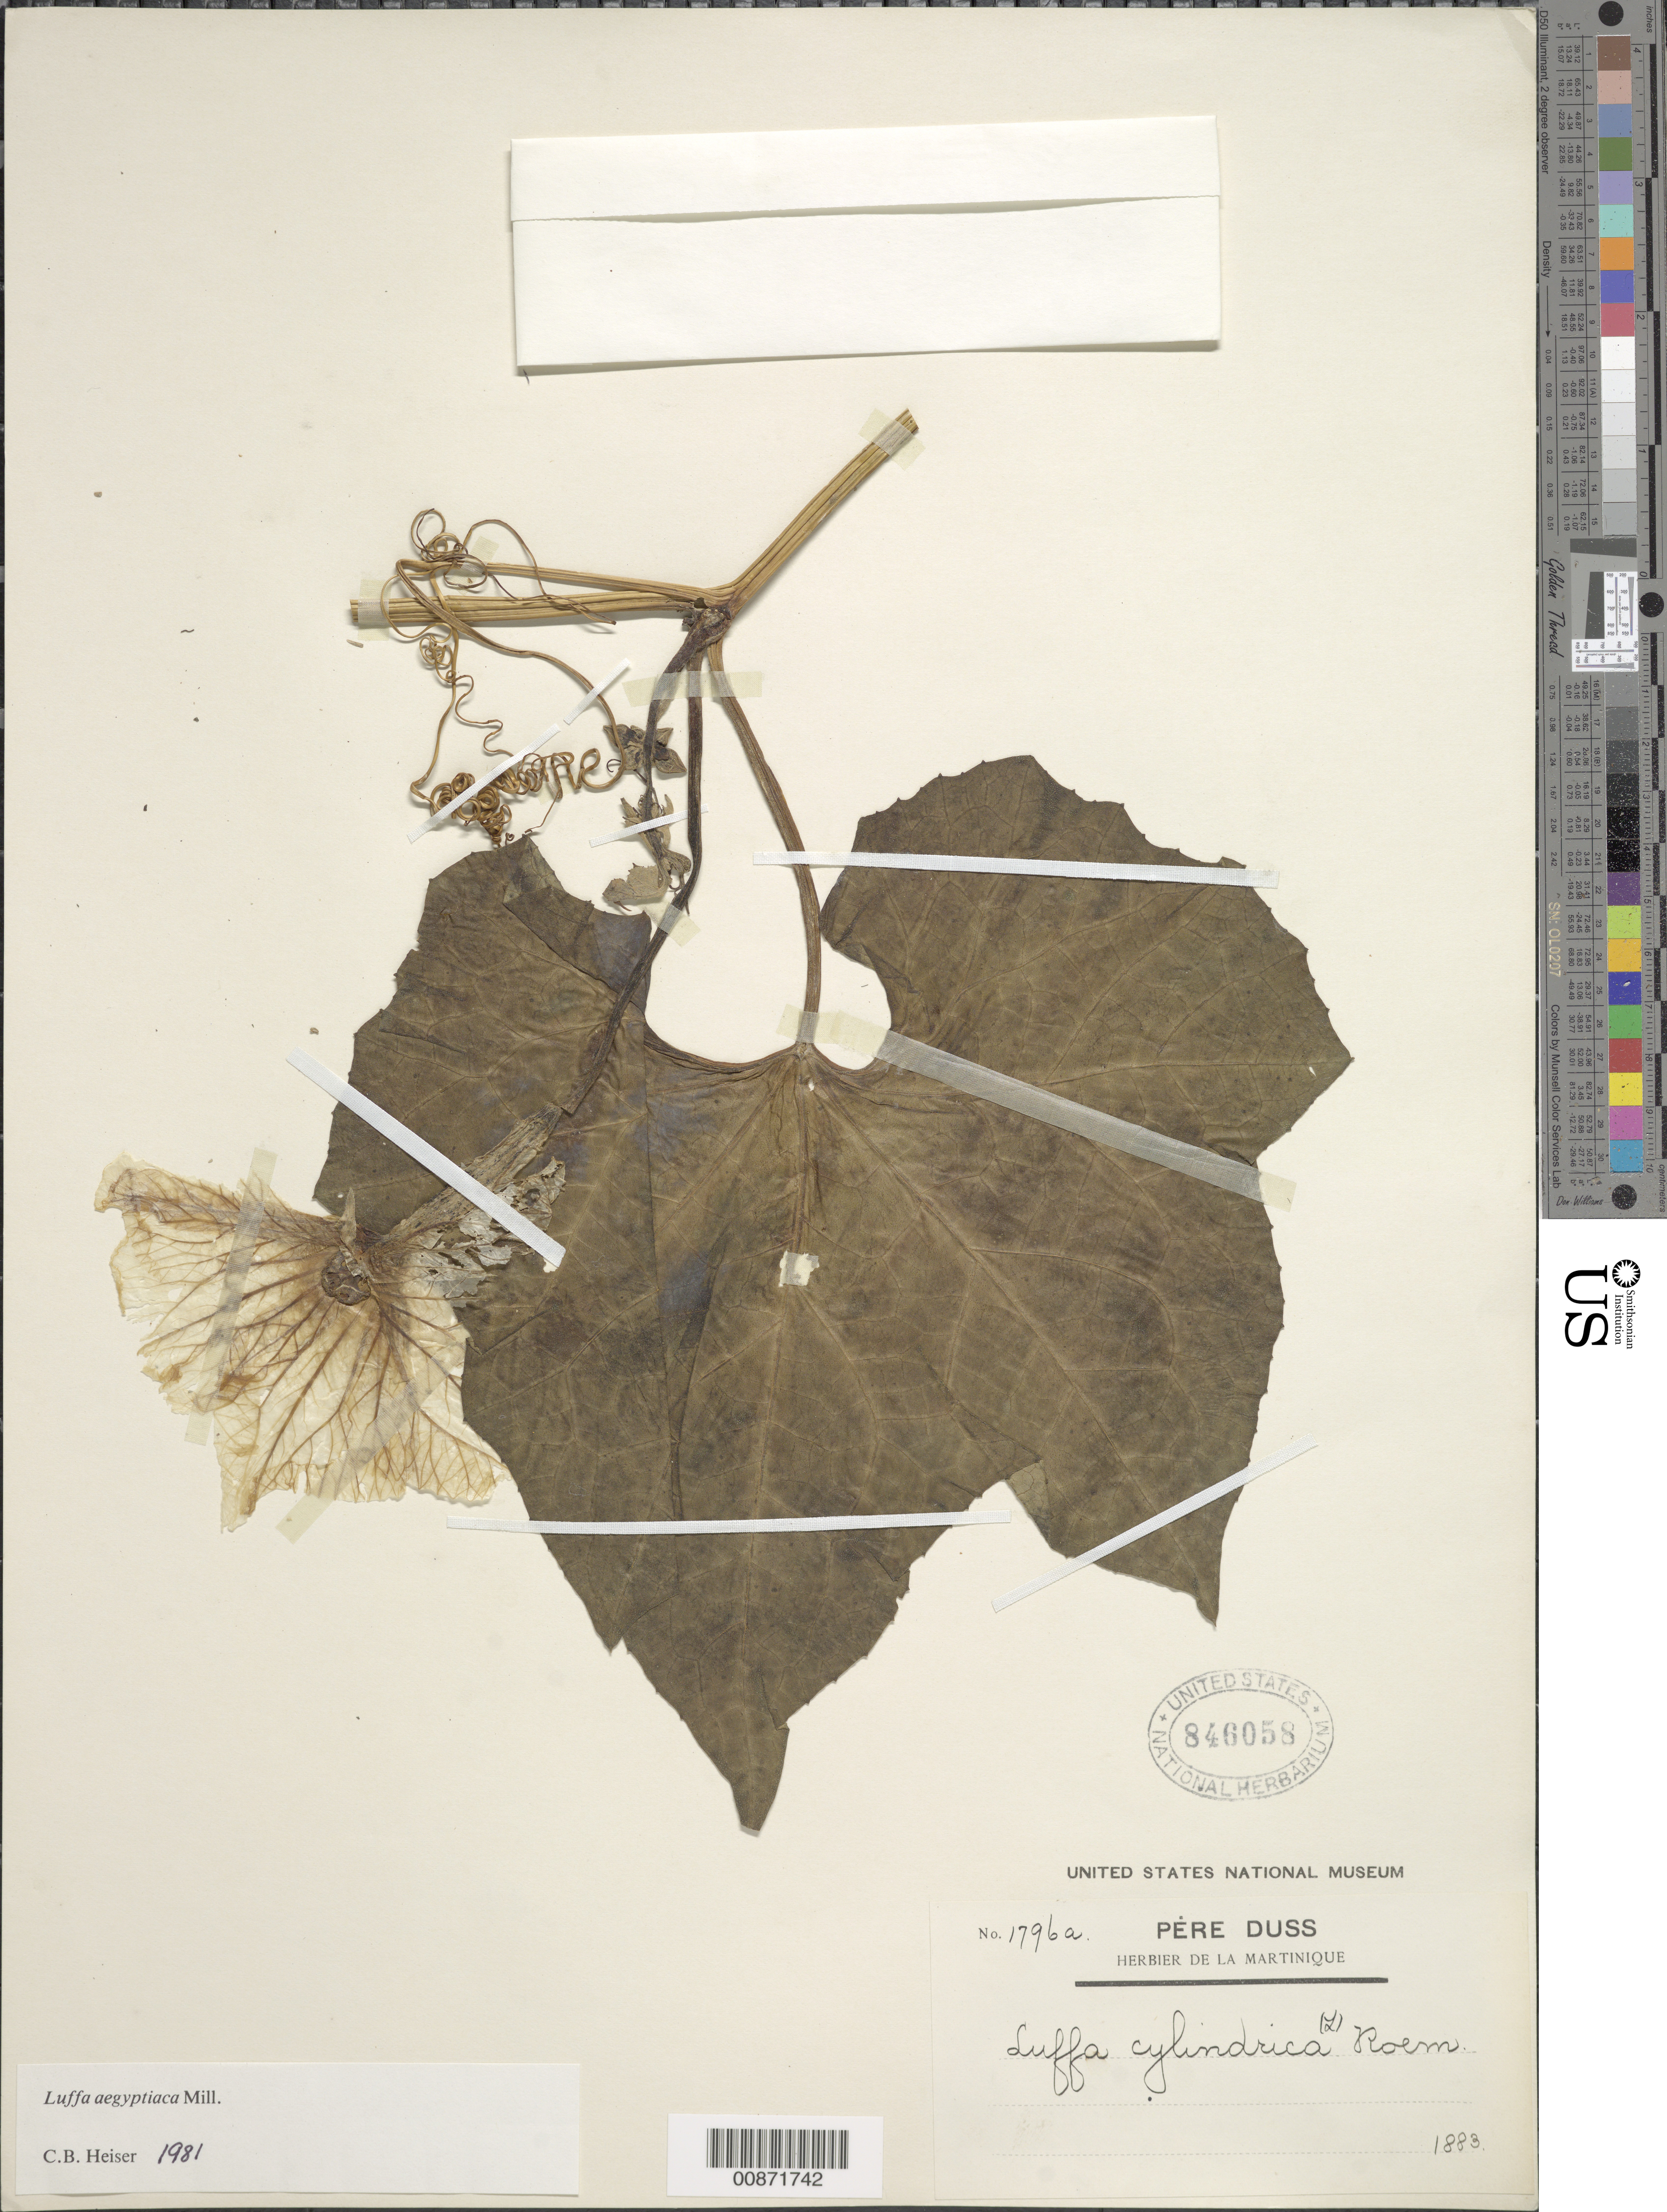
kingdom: Plantae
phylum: Tracheophyta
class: Magnoliopsida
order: Cucurbitales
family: Cucurbitaceae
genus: Luffa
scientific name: Luffa aegyptiaca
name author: Mill.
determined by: Heiser, C. B.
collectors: Père Duss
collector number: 1796a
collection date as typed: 1883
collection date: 1883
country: Martinique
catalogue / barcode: US 846058